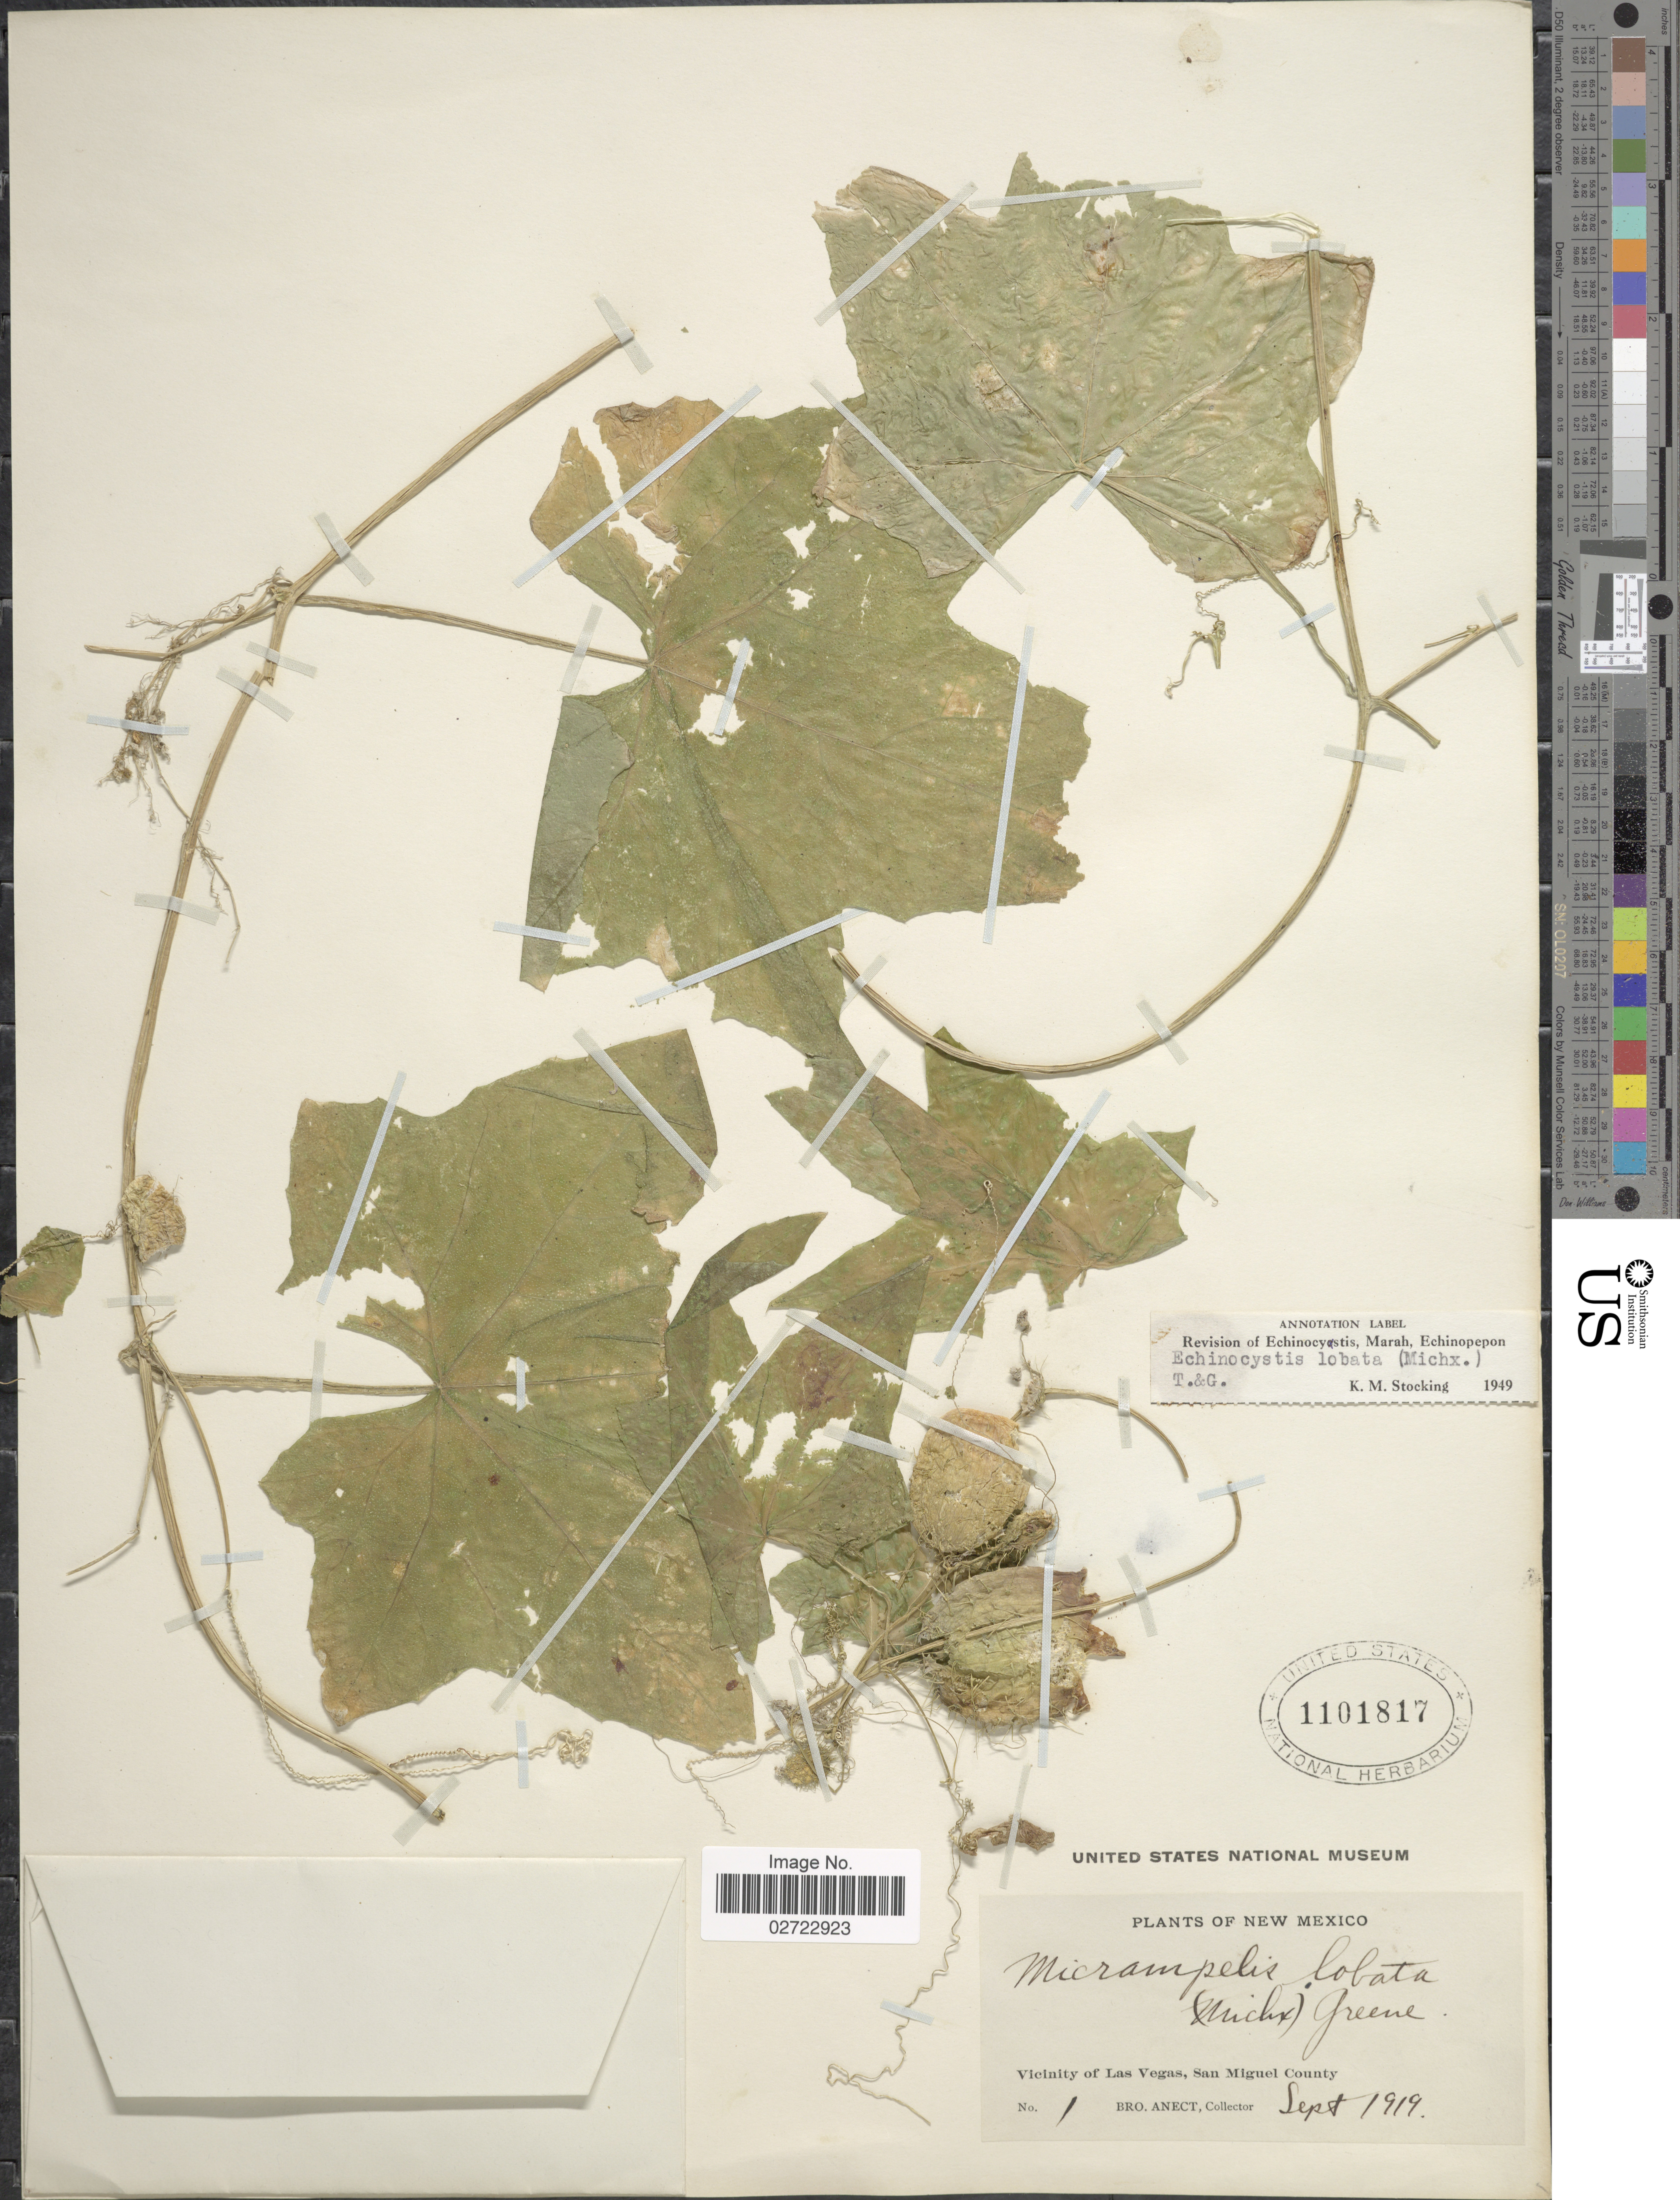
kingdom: Plantae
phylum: Tracheophyta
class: Magnoliopsida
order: Cucurbitales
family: Cucurbitaceae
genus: Echinocystis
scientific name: Echinocystis lobata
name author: (Michx.) Torr. & A. Gray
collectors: B. Anect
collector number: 1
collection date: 1919-09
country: United States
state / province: New Mexico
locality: Vicinity of Las Vegas, San Miguel County.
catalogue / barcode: US 1101817